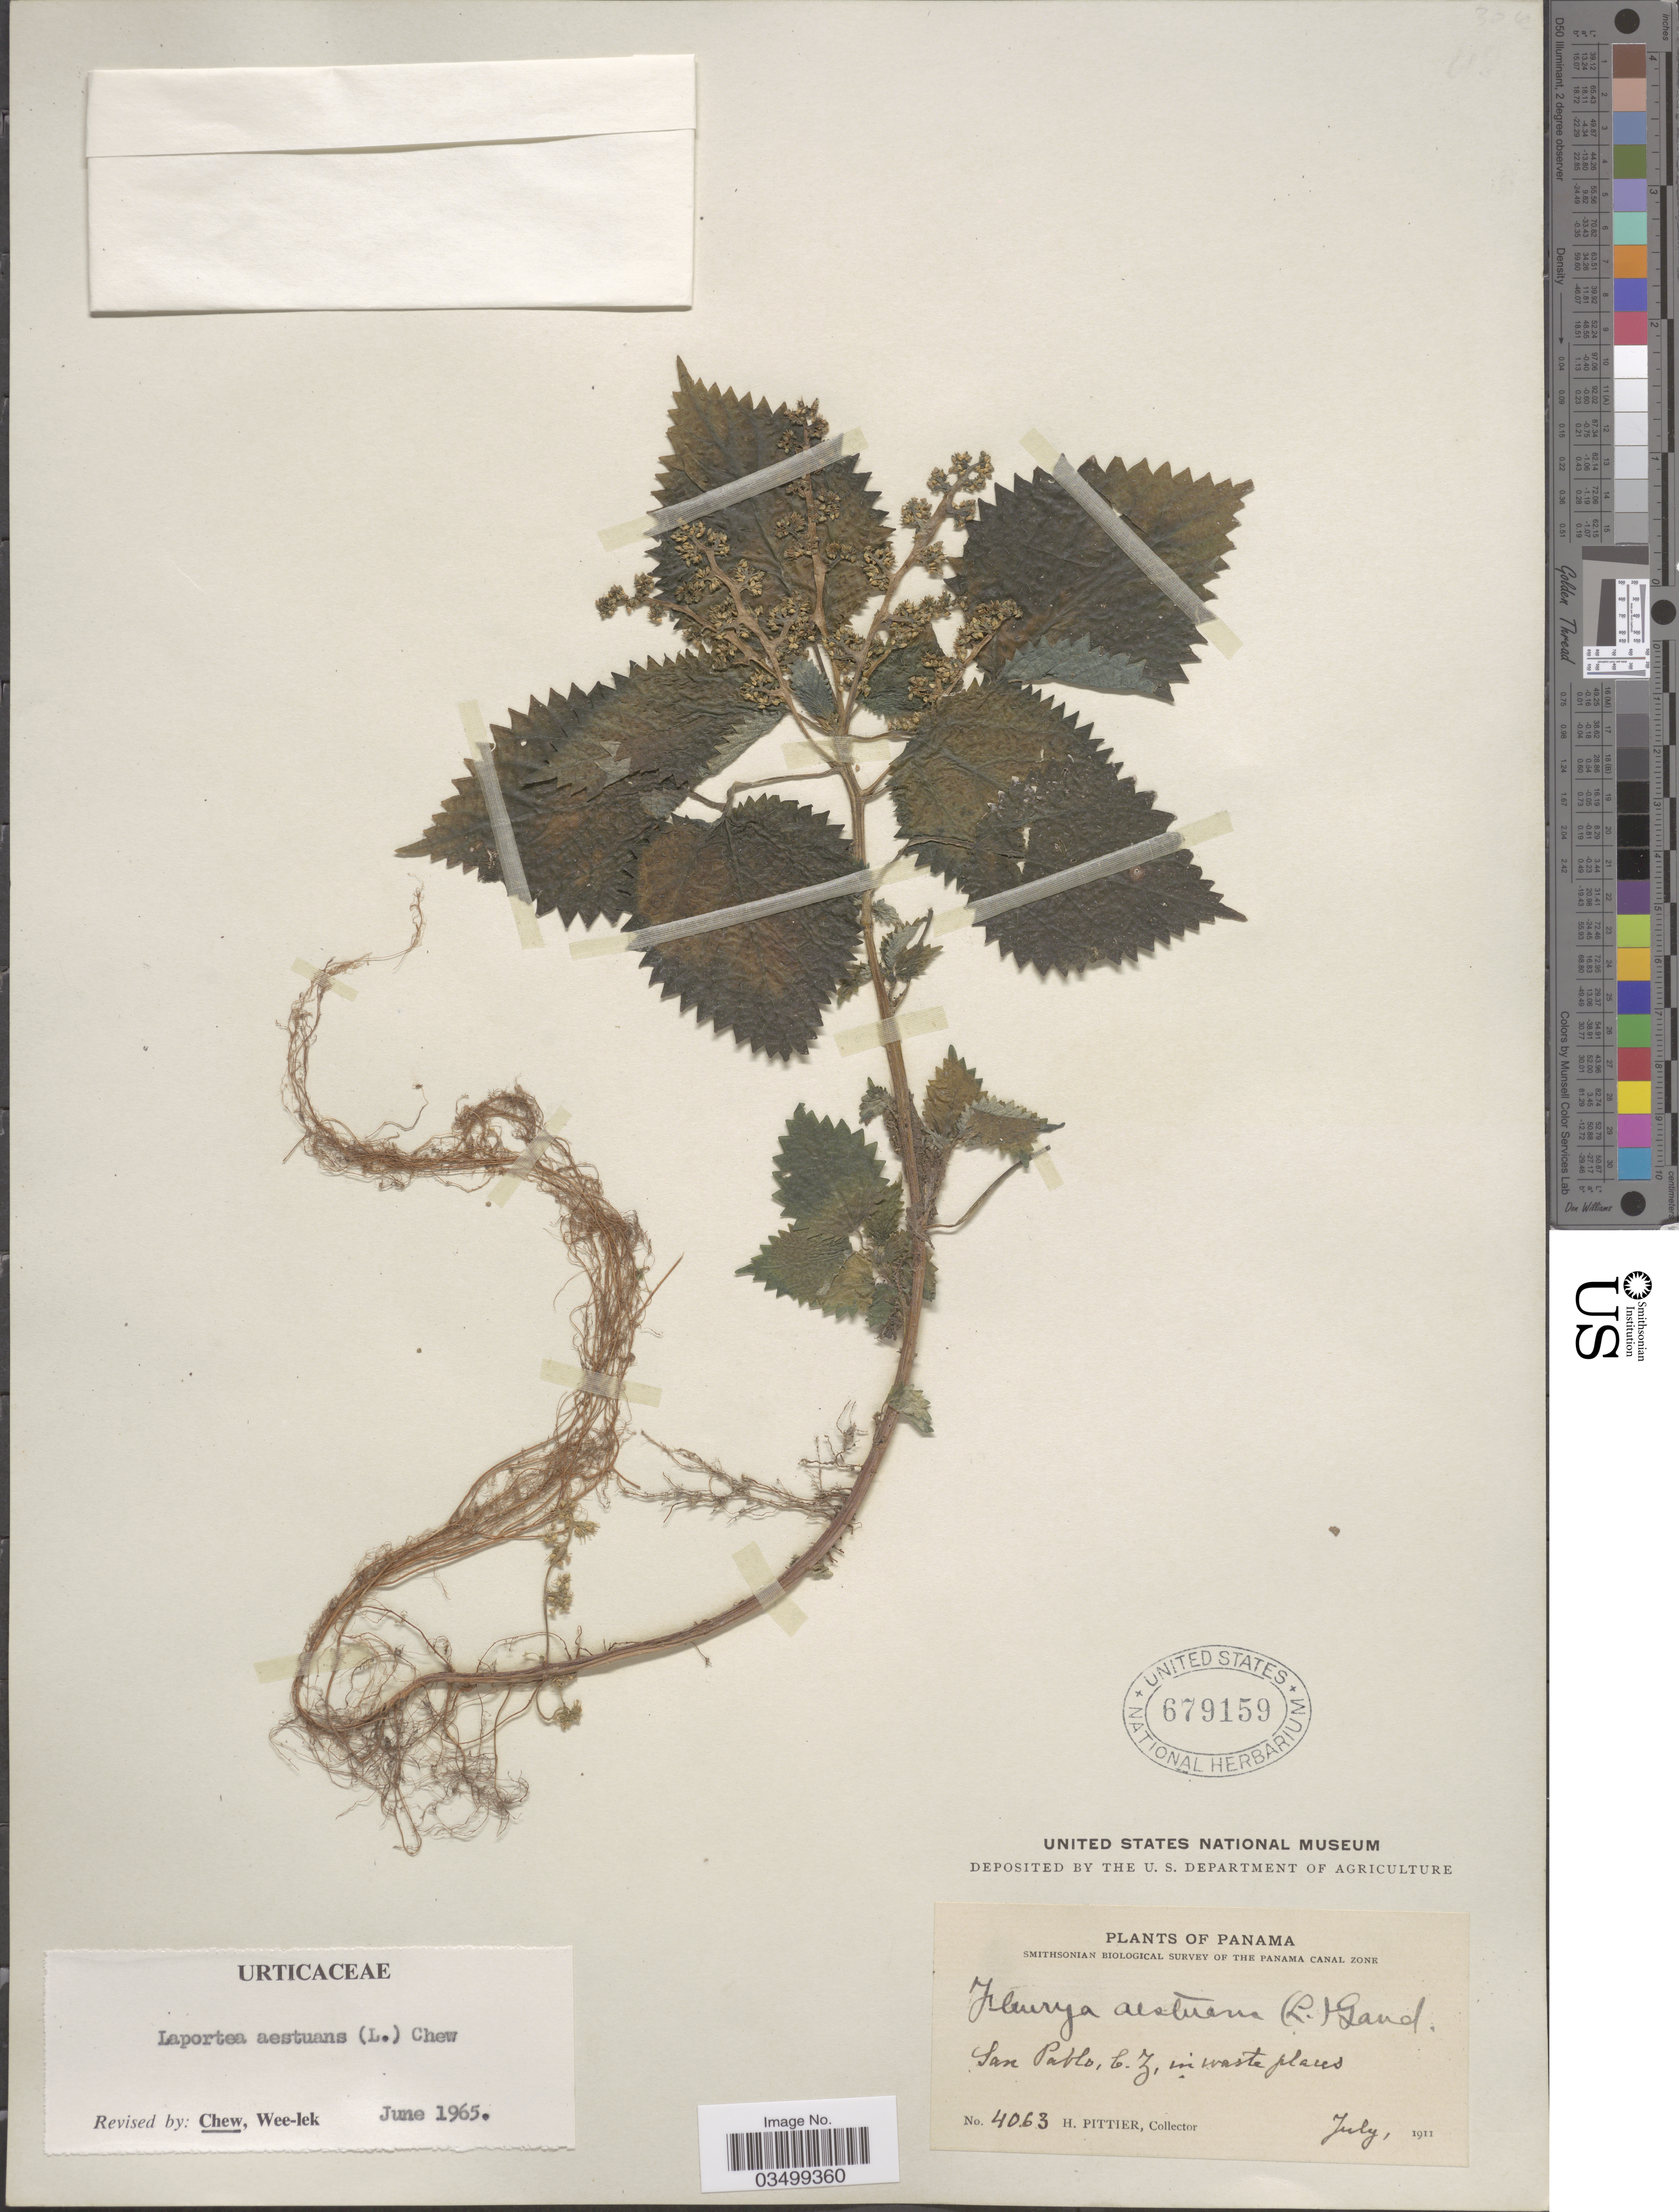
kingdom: Plantae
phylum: Tracheophyta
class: Magnoliopsida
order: Rosales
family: Urticaceae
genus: Laportea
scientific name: Laportea aestuans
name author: (L.) Chew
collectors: H. F. Pittier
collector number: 4063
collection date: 1911-07-01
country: Panama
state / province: Colón / Panamá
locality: San Pablo, C. Z.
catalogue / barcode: US 679159